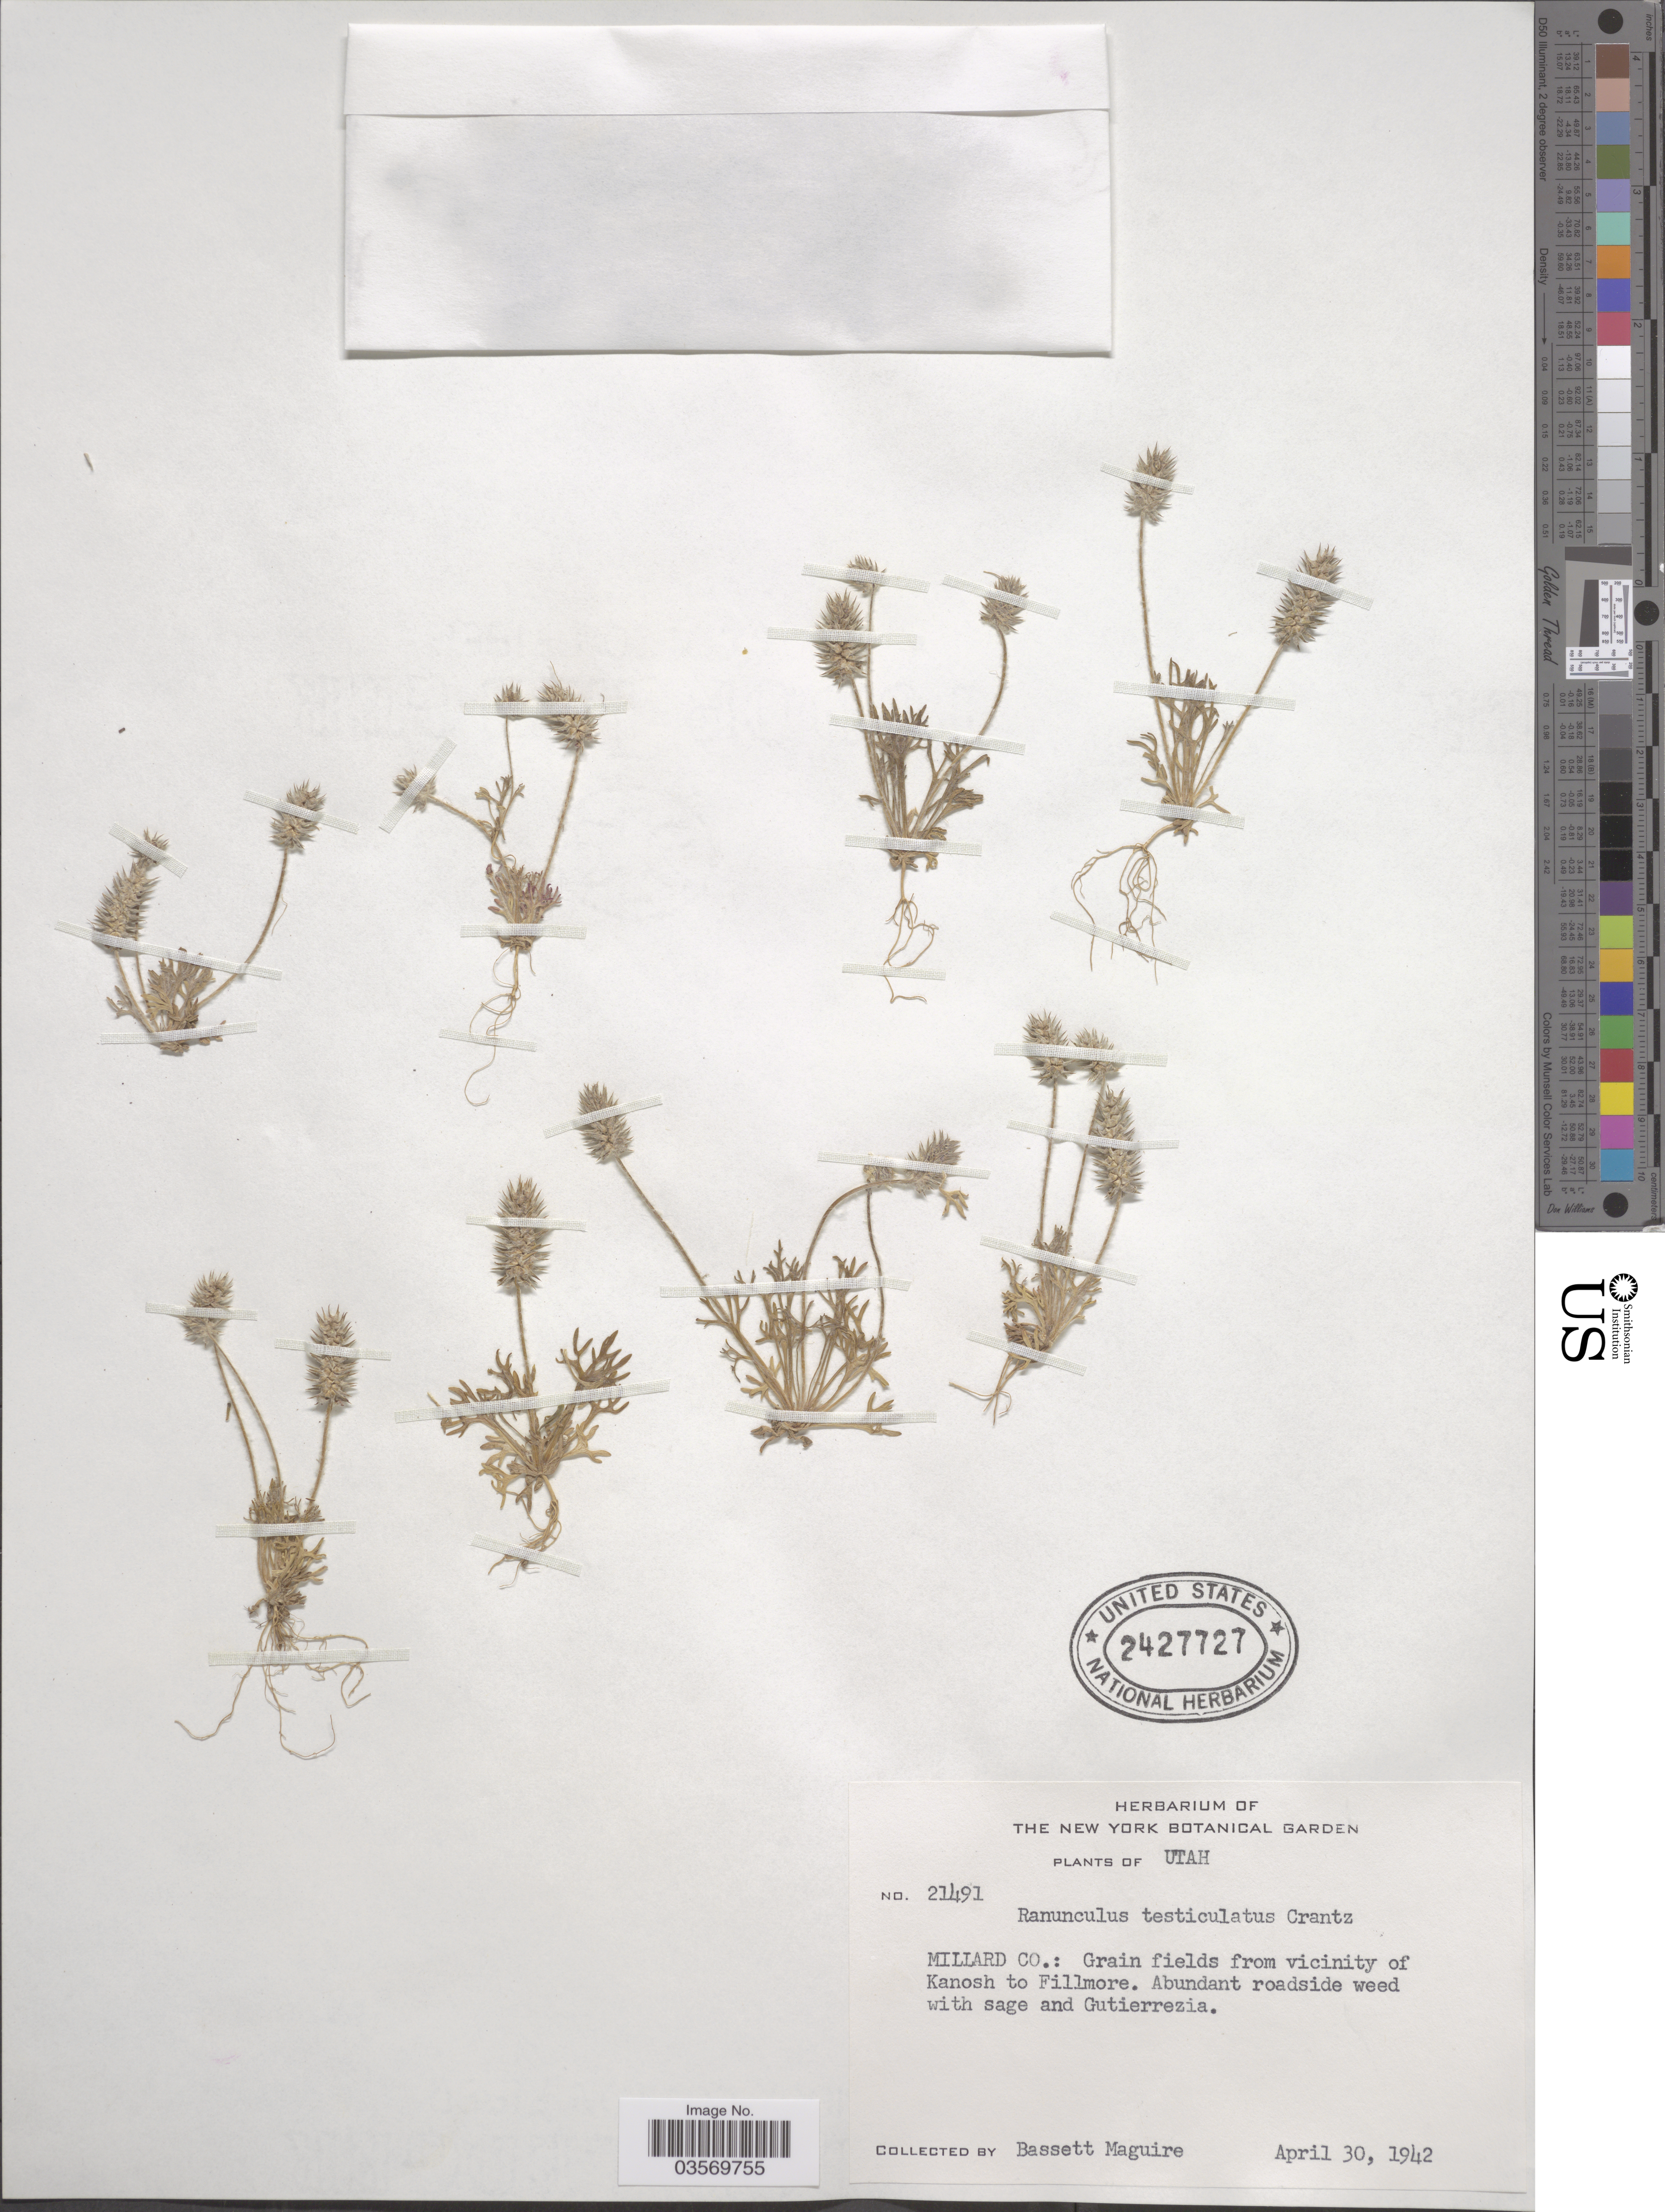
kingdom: Plantae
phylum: Tracheophyta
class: Magnoliopsida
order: Ranunculales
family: Ranunculaceae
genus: Ranunculus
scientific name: Ranunculus testiculatus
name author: Crantz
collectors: B. Maguire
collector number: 21491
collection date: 1942-04-30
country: United States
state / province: Utah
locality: Millard Co.: Grain fields from vicinity of Kanosh to Fillmore.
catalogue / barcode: US 2427727